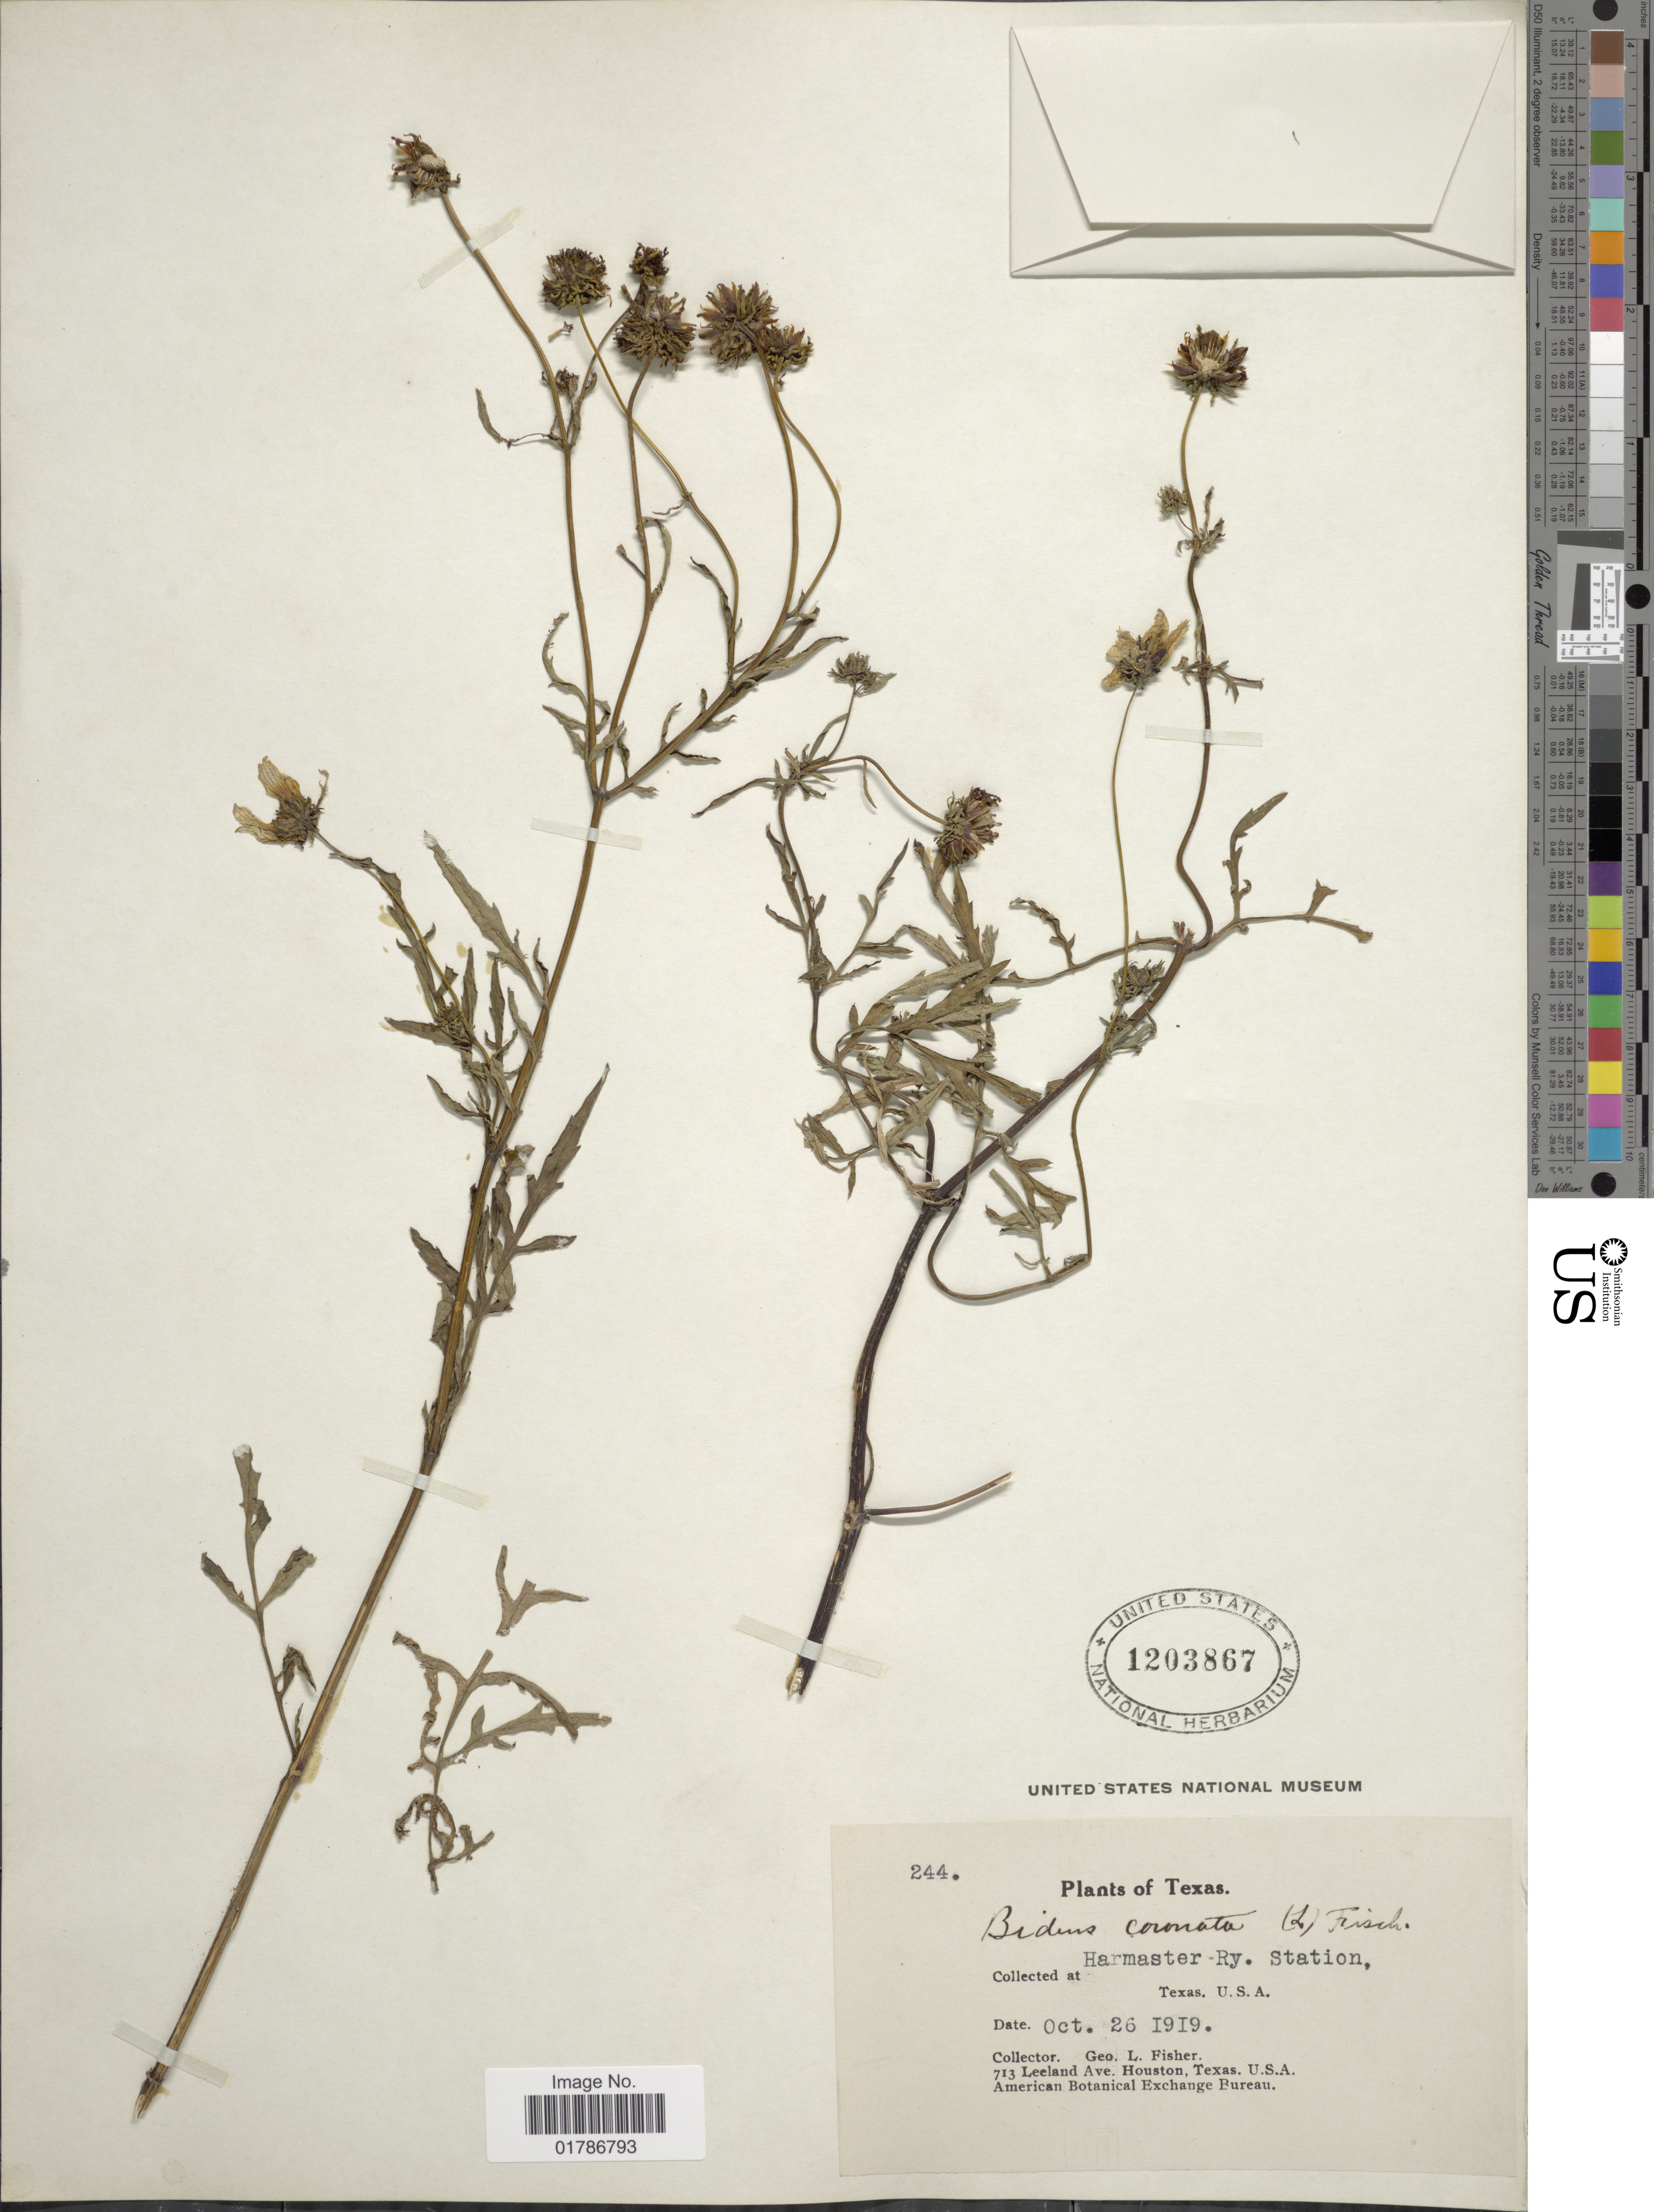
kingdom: Plantae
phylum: Tracheophyta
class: Magnoliopsida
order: Asterales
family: Asteraceae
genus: Bidens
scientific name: Bidens mitis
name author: (Michx.) Sherff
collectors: G. L. Fisher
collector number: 244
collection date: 1919-10-26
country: United States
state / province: Texas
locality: Harmaster Ry. Station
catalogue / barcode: US 1203867